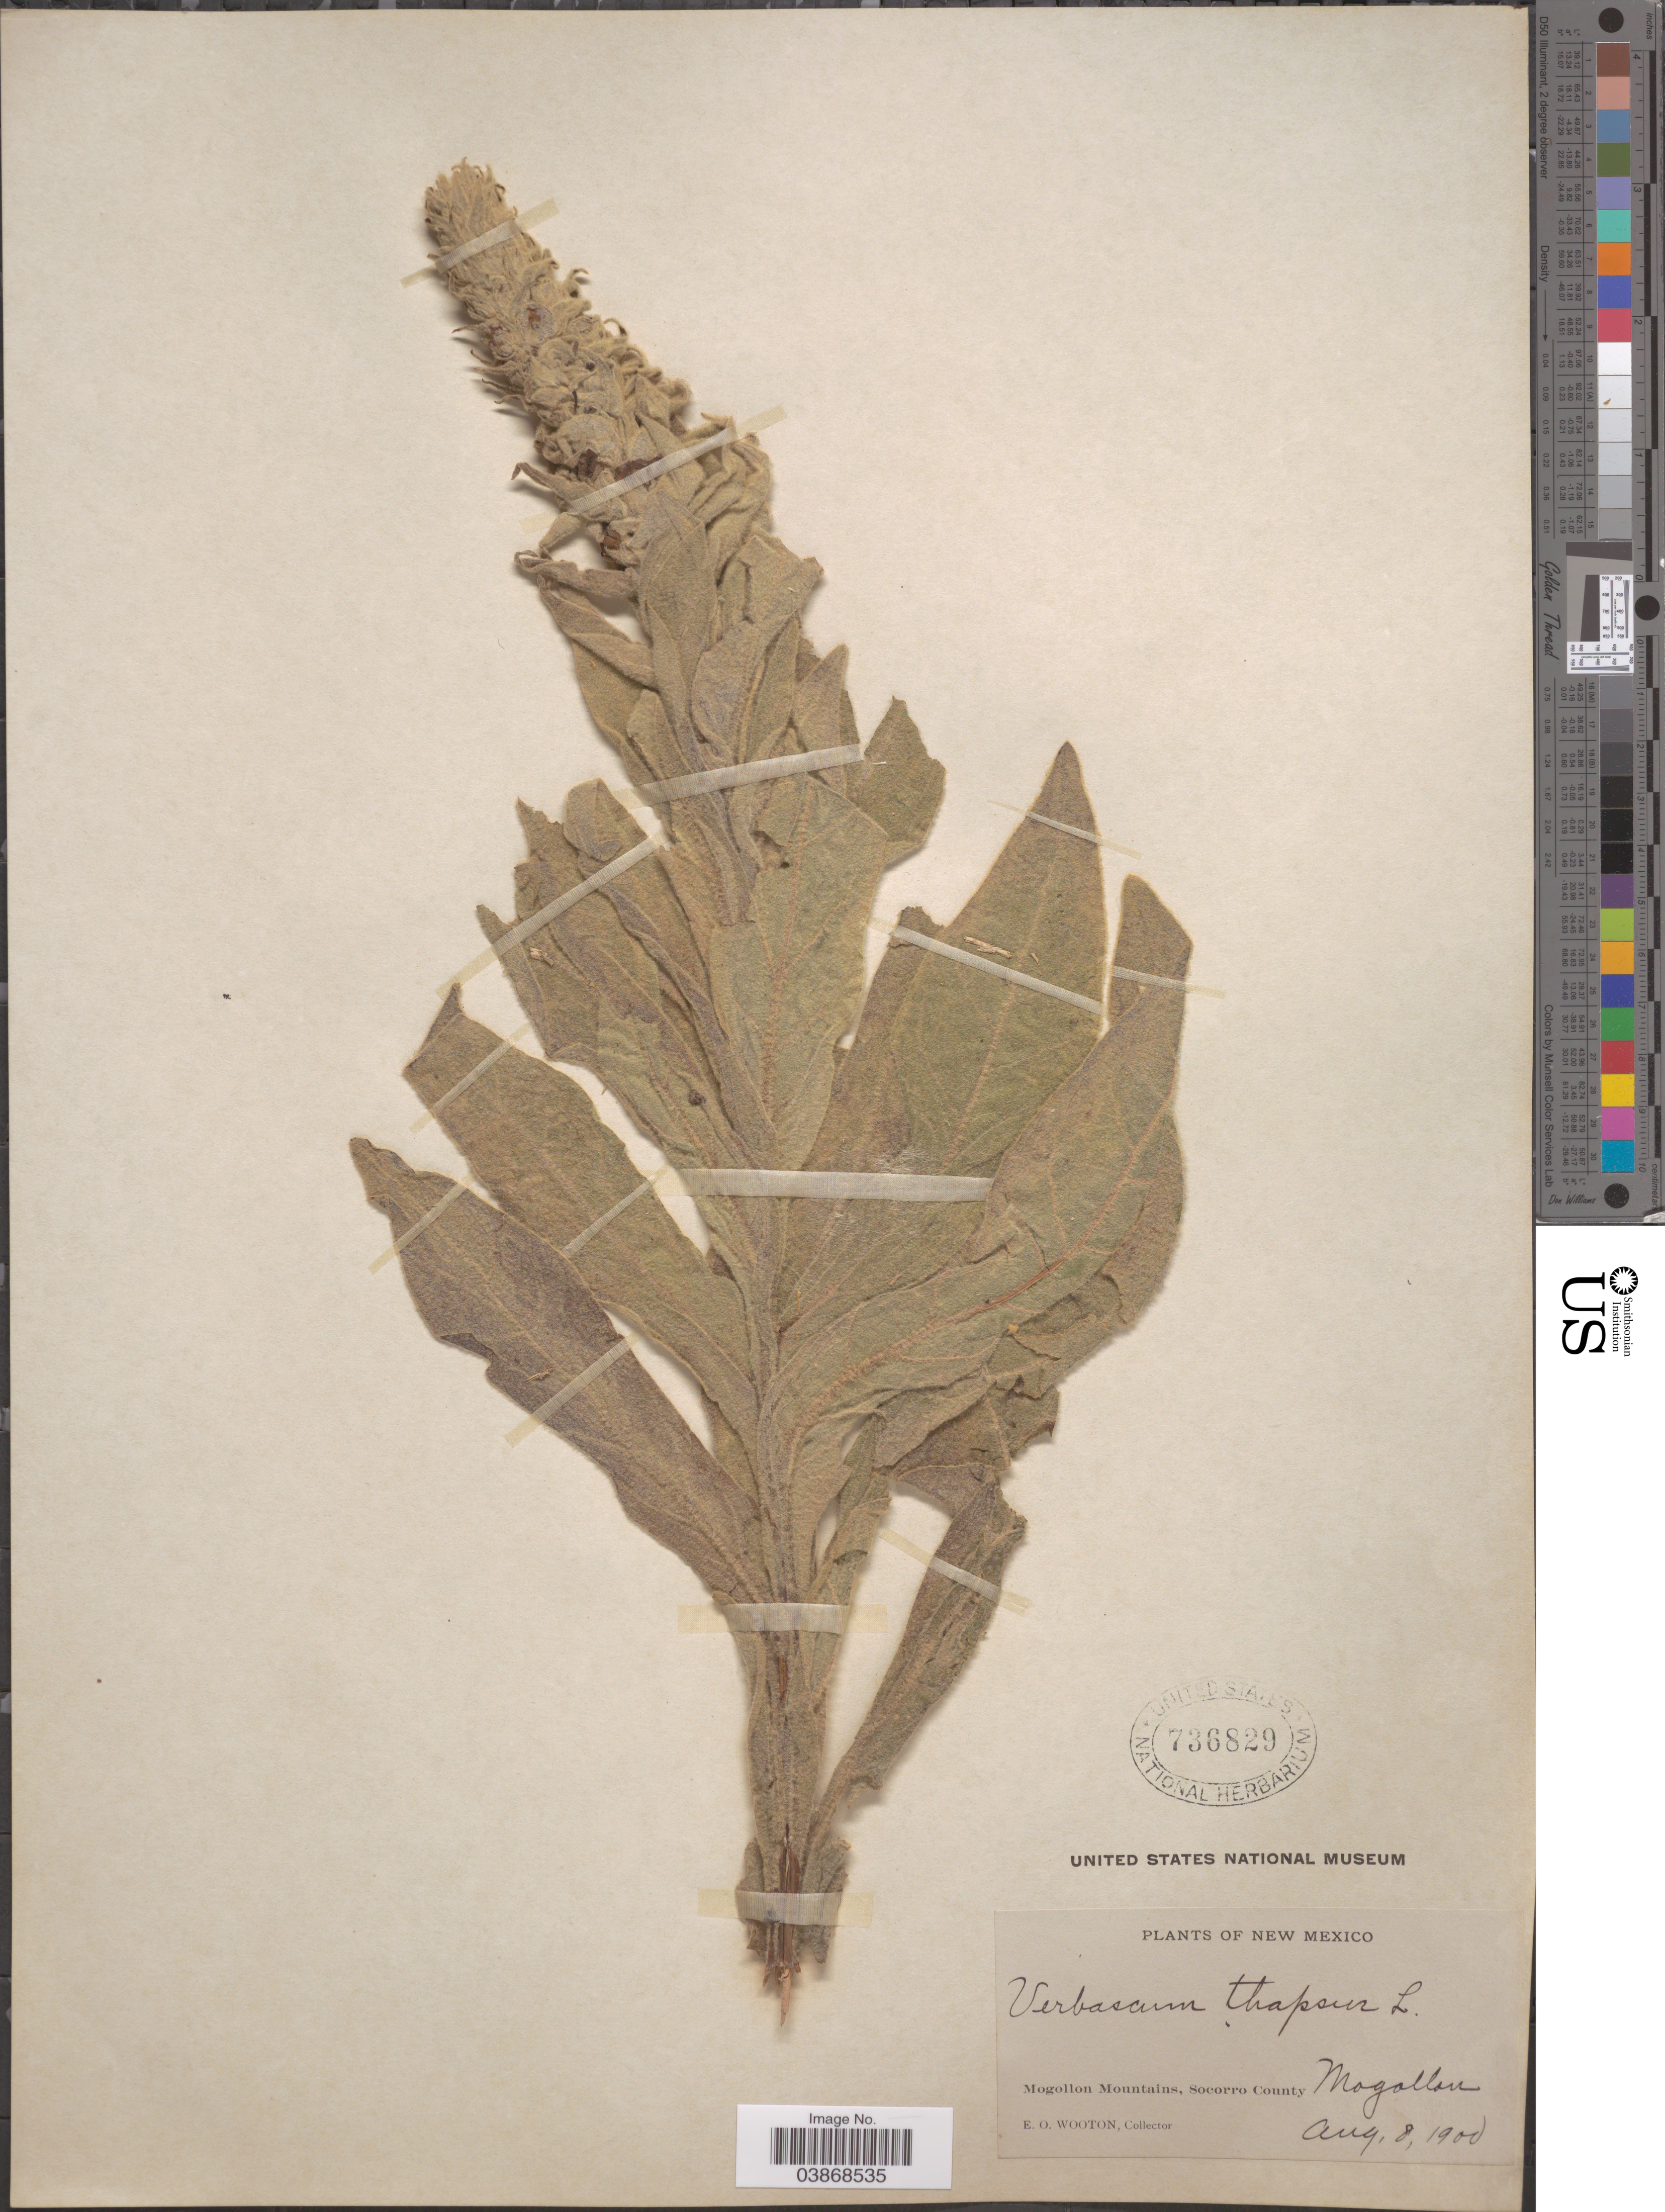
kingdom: Plantae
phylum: Tracheophyta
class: Magnoliopsida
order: Lamiales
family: Scrophulariaceae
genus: Verbascum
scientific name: Verbascum thapsus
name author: L.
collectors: E. O. Wooton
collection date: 1900-08-08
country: United States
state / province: New Mexico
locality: Mogollon Mountains, Socorro County. Mogollon.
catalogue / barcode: US 736829